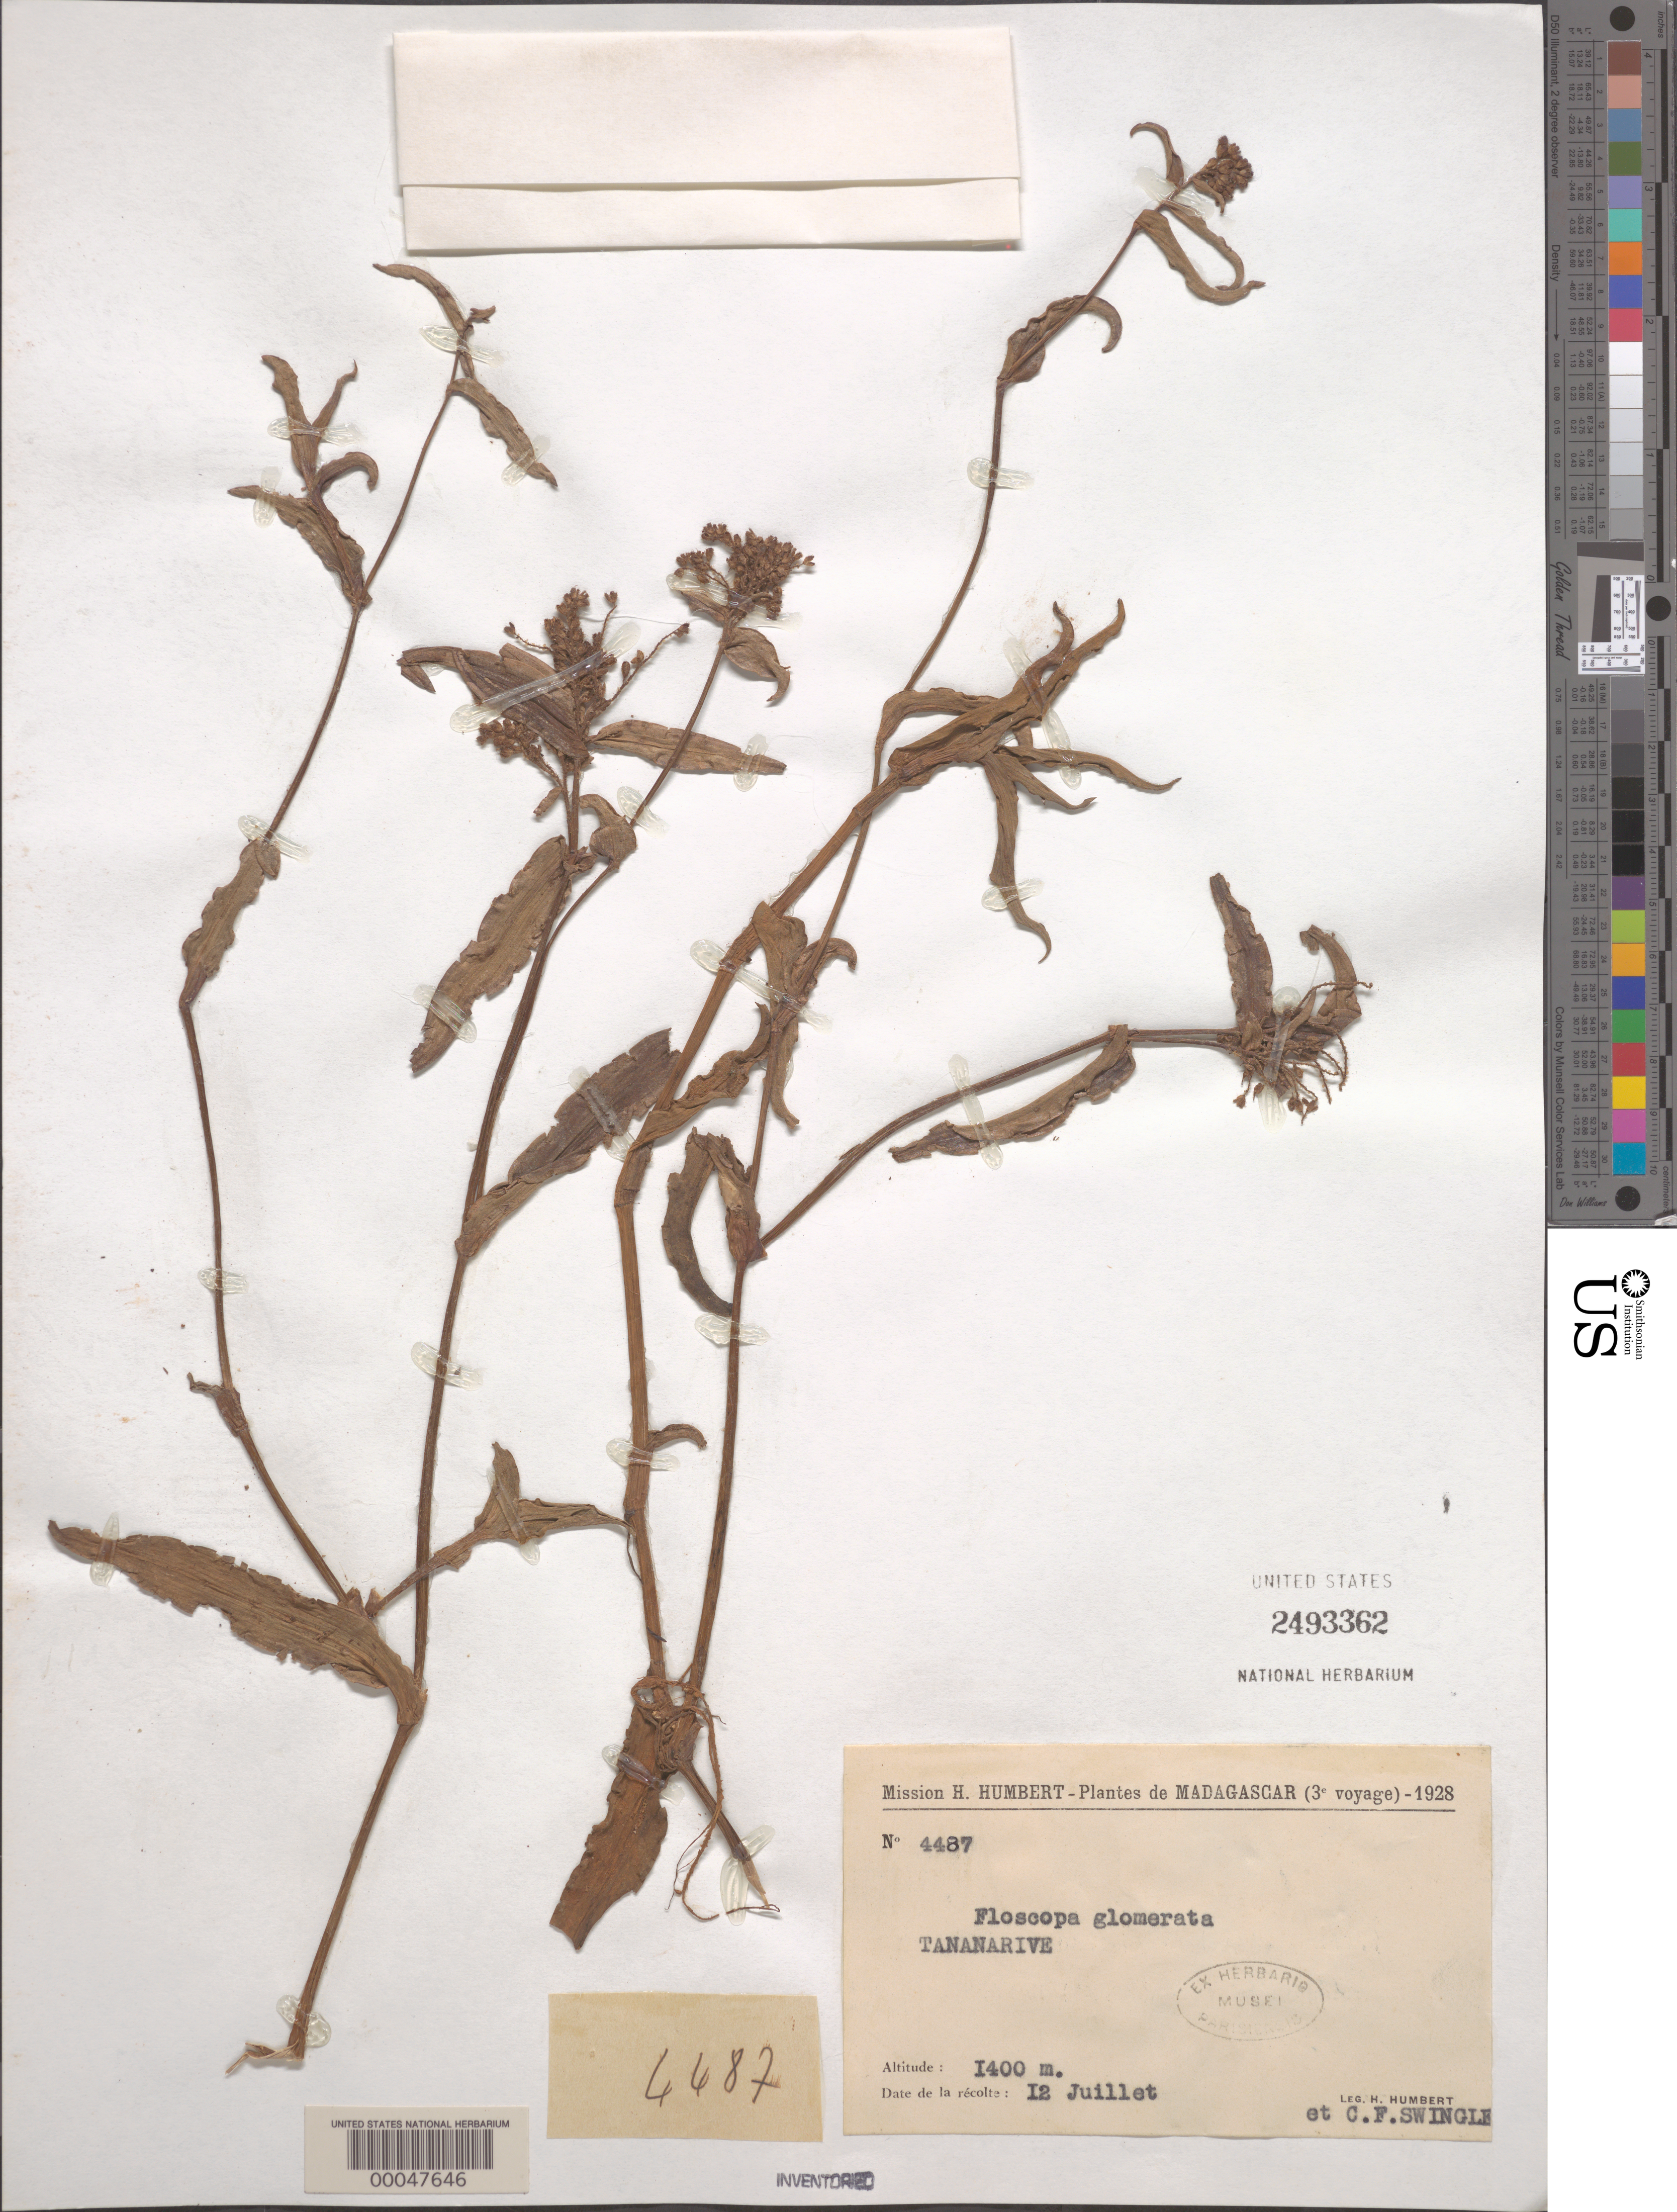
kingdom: Plantae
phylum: Tracheophyta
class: Liliopsida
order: Commelinales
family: Commelinaceae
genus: Floscopa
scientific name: Floscopa glomerata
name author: (Willd. ex Schult. & Schult. f.) Hassk.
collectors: H. Humbert & C. Swingle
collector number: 4487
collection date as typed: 12 Jul 1928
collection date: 1928-07-12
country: Madagascar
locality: Tananarive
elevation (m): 1400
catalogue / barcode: US 2493362